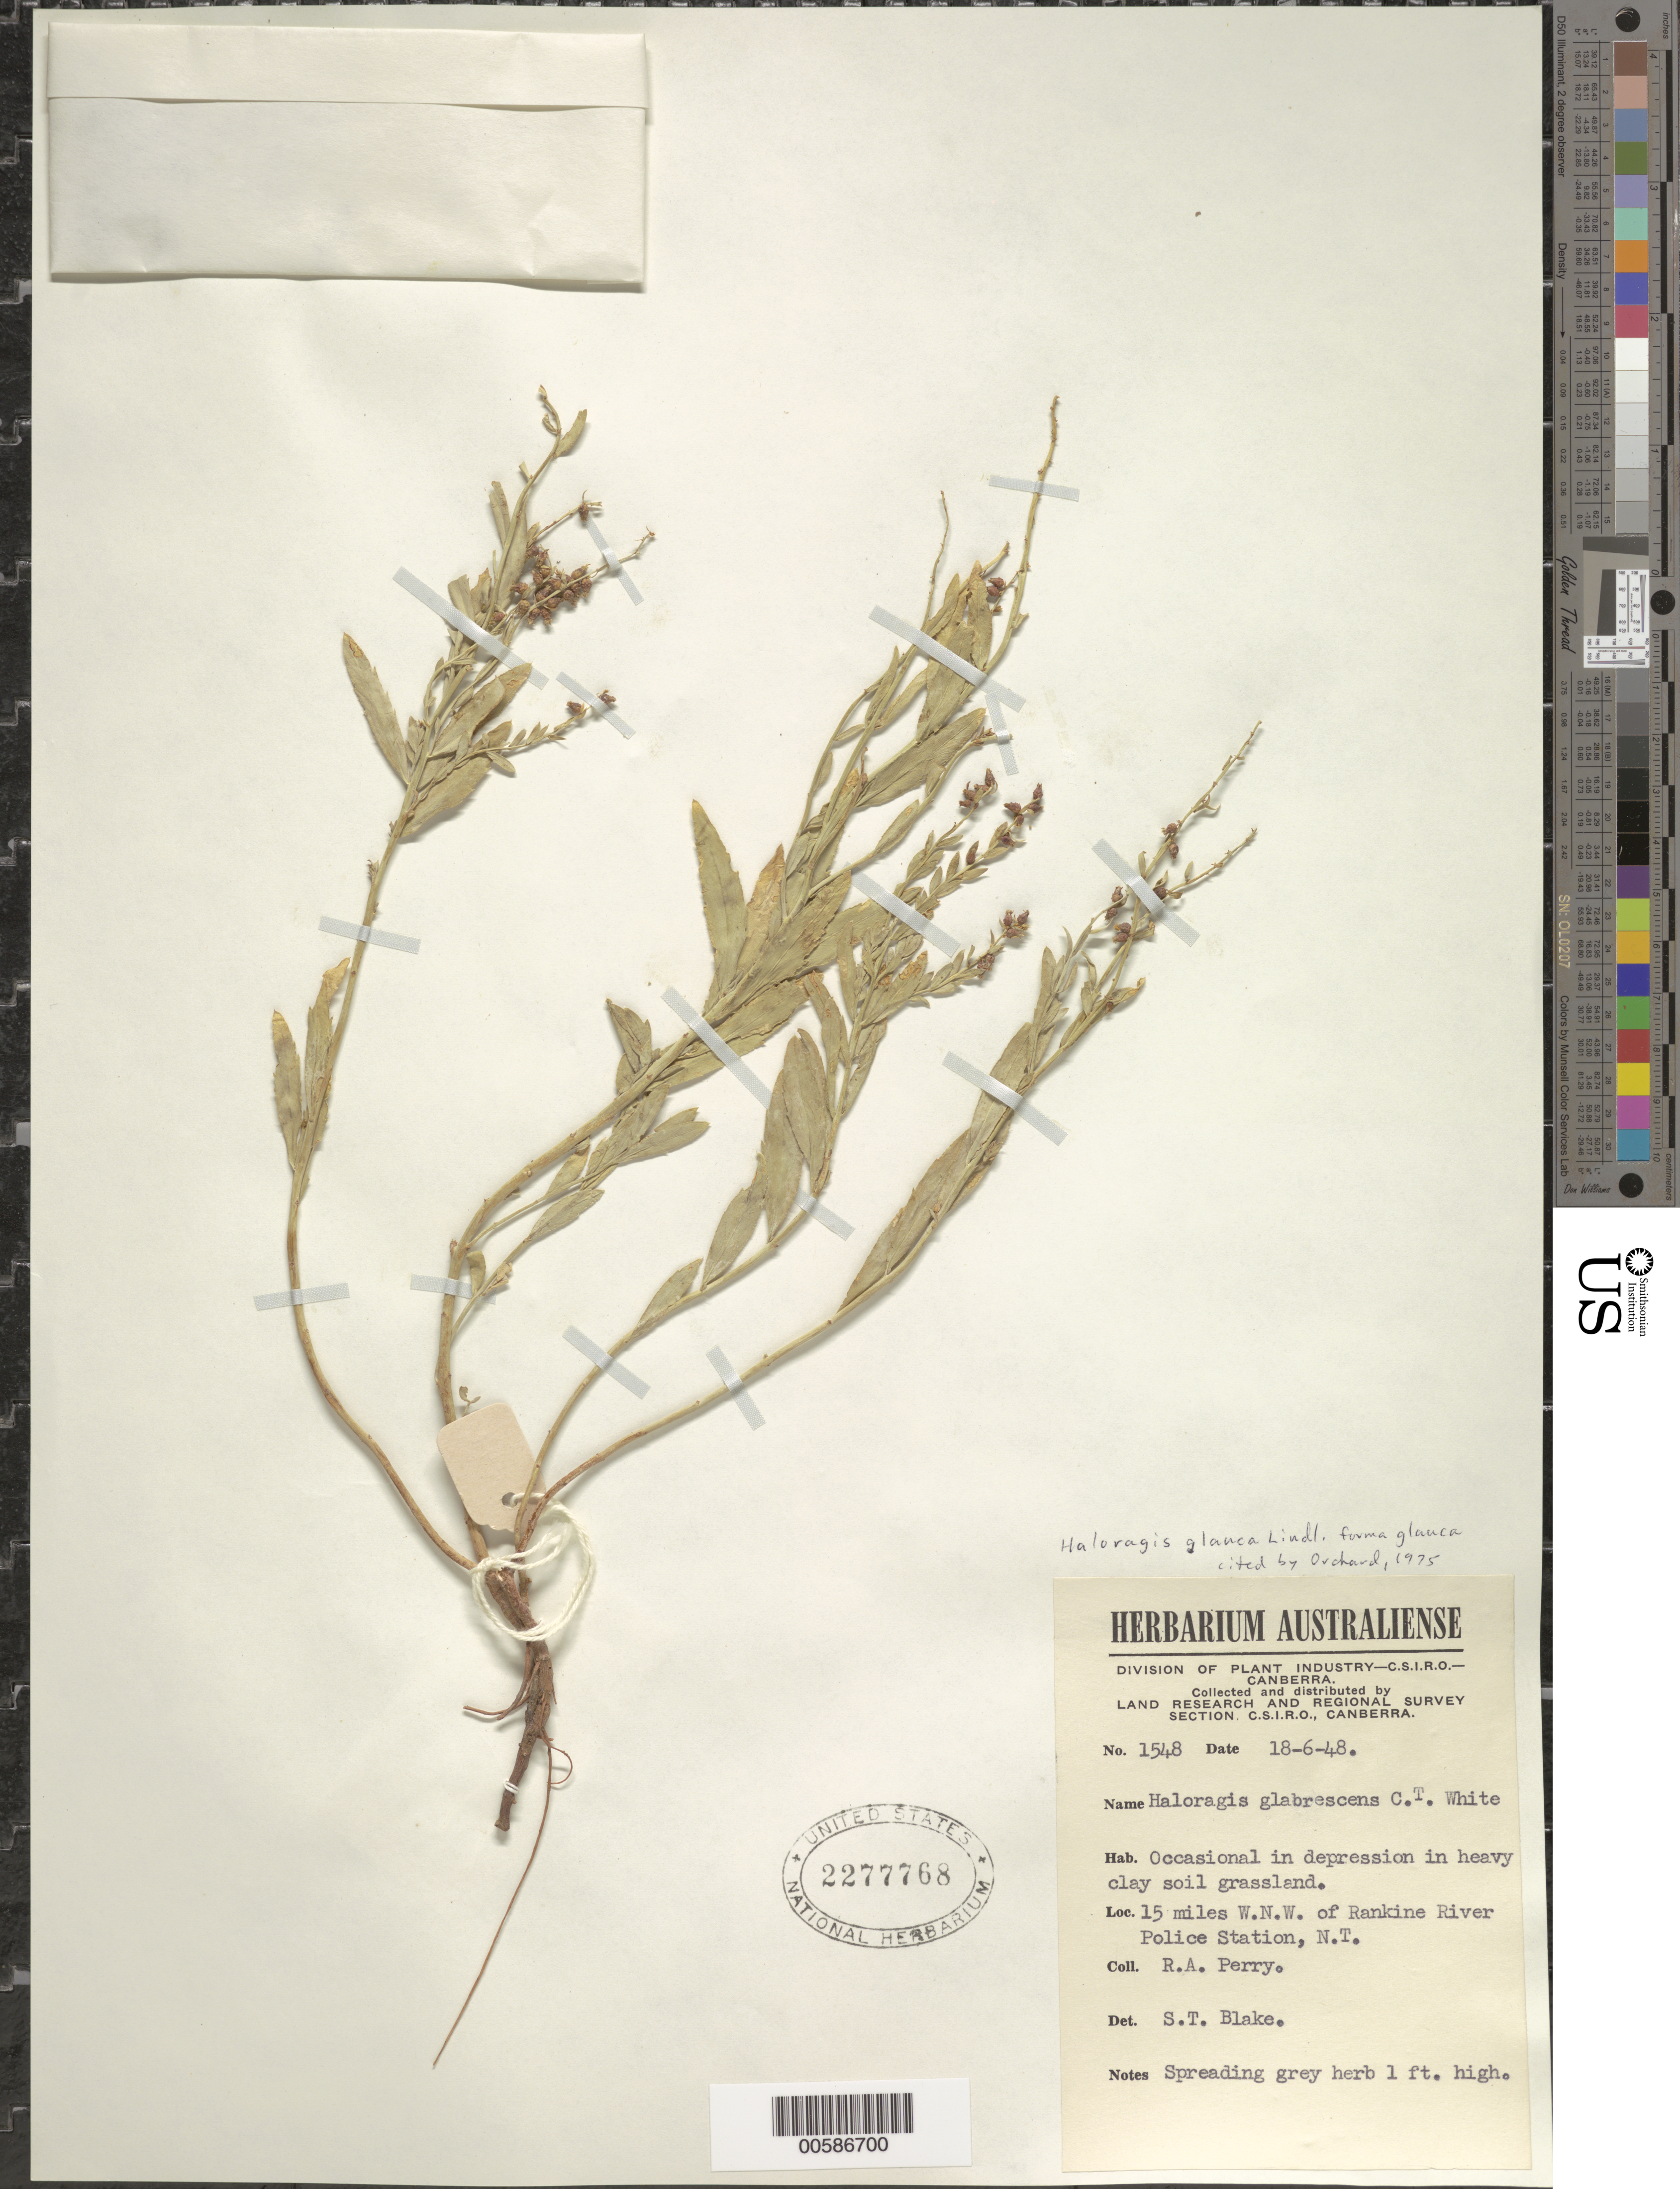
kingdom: Plantae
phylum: Tracheophyta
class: Magnoliopsida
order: Saxifragales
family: Haloragaceae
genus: Haloragis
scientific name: Haloragis glauca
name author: Lindl.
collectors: Perry, R. A.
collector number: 1548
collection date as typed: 18 Jun 1948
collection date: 1948-06-18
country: Australia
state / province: Northern Territory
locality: WNW of Rankine River Police Station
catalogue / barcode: US 2277768